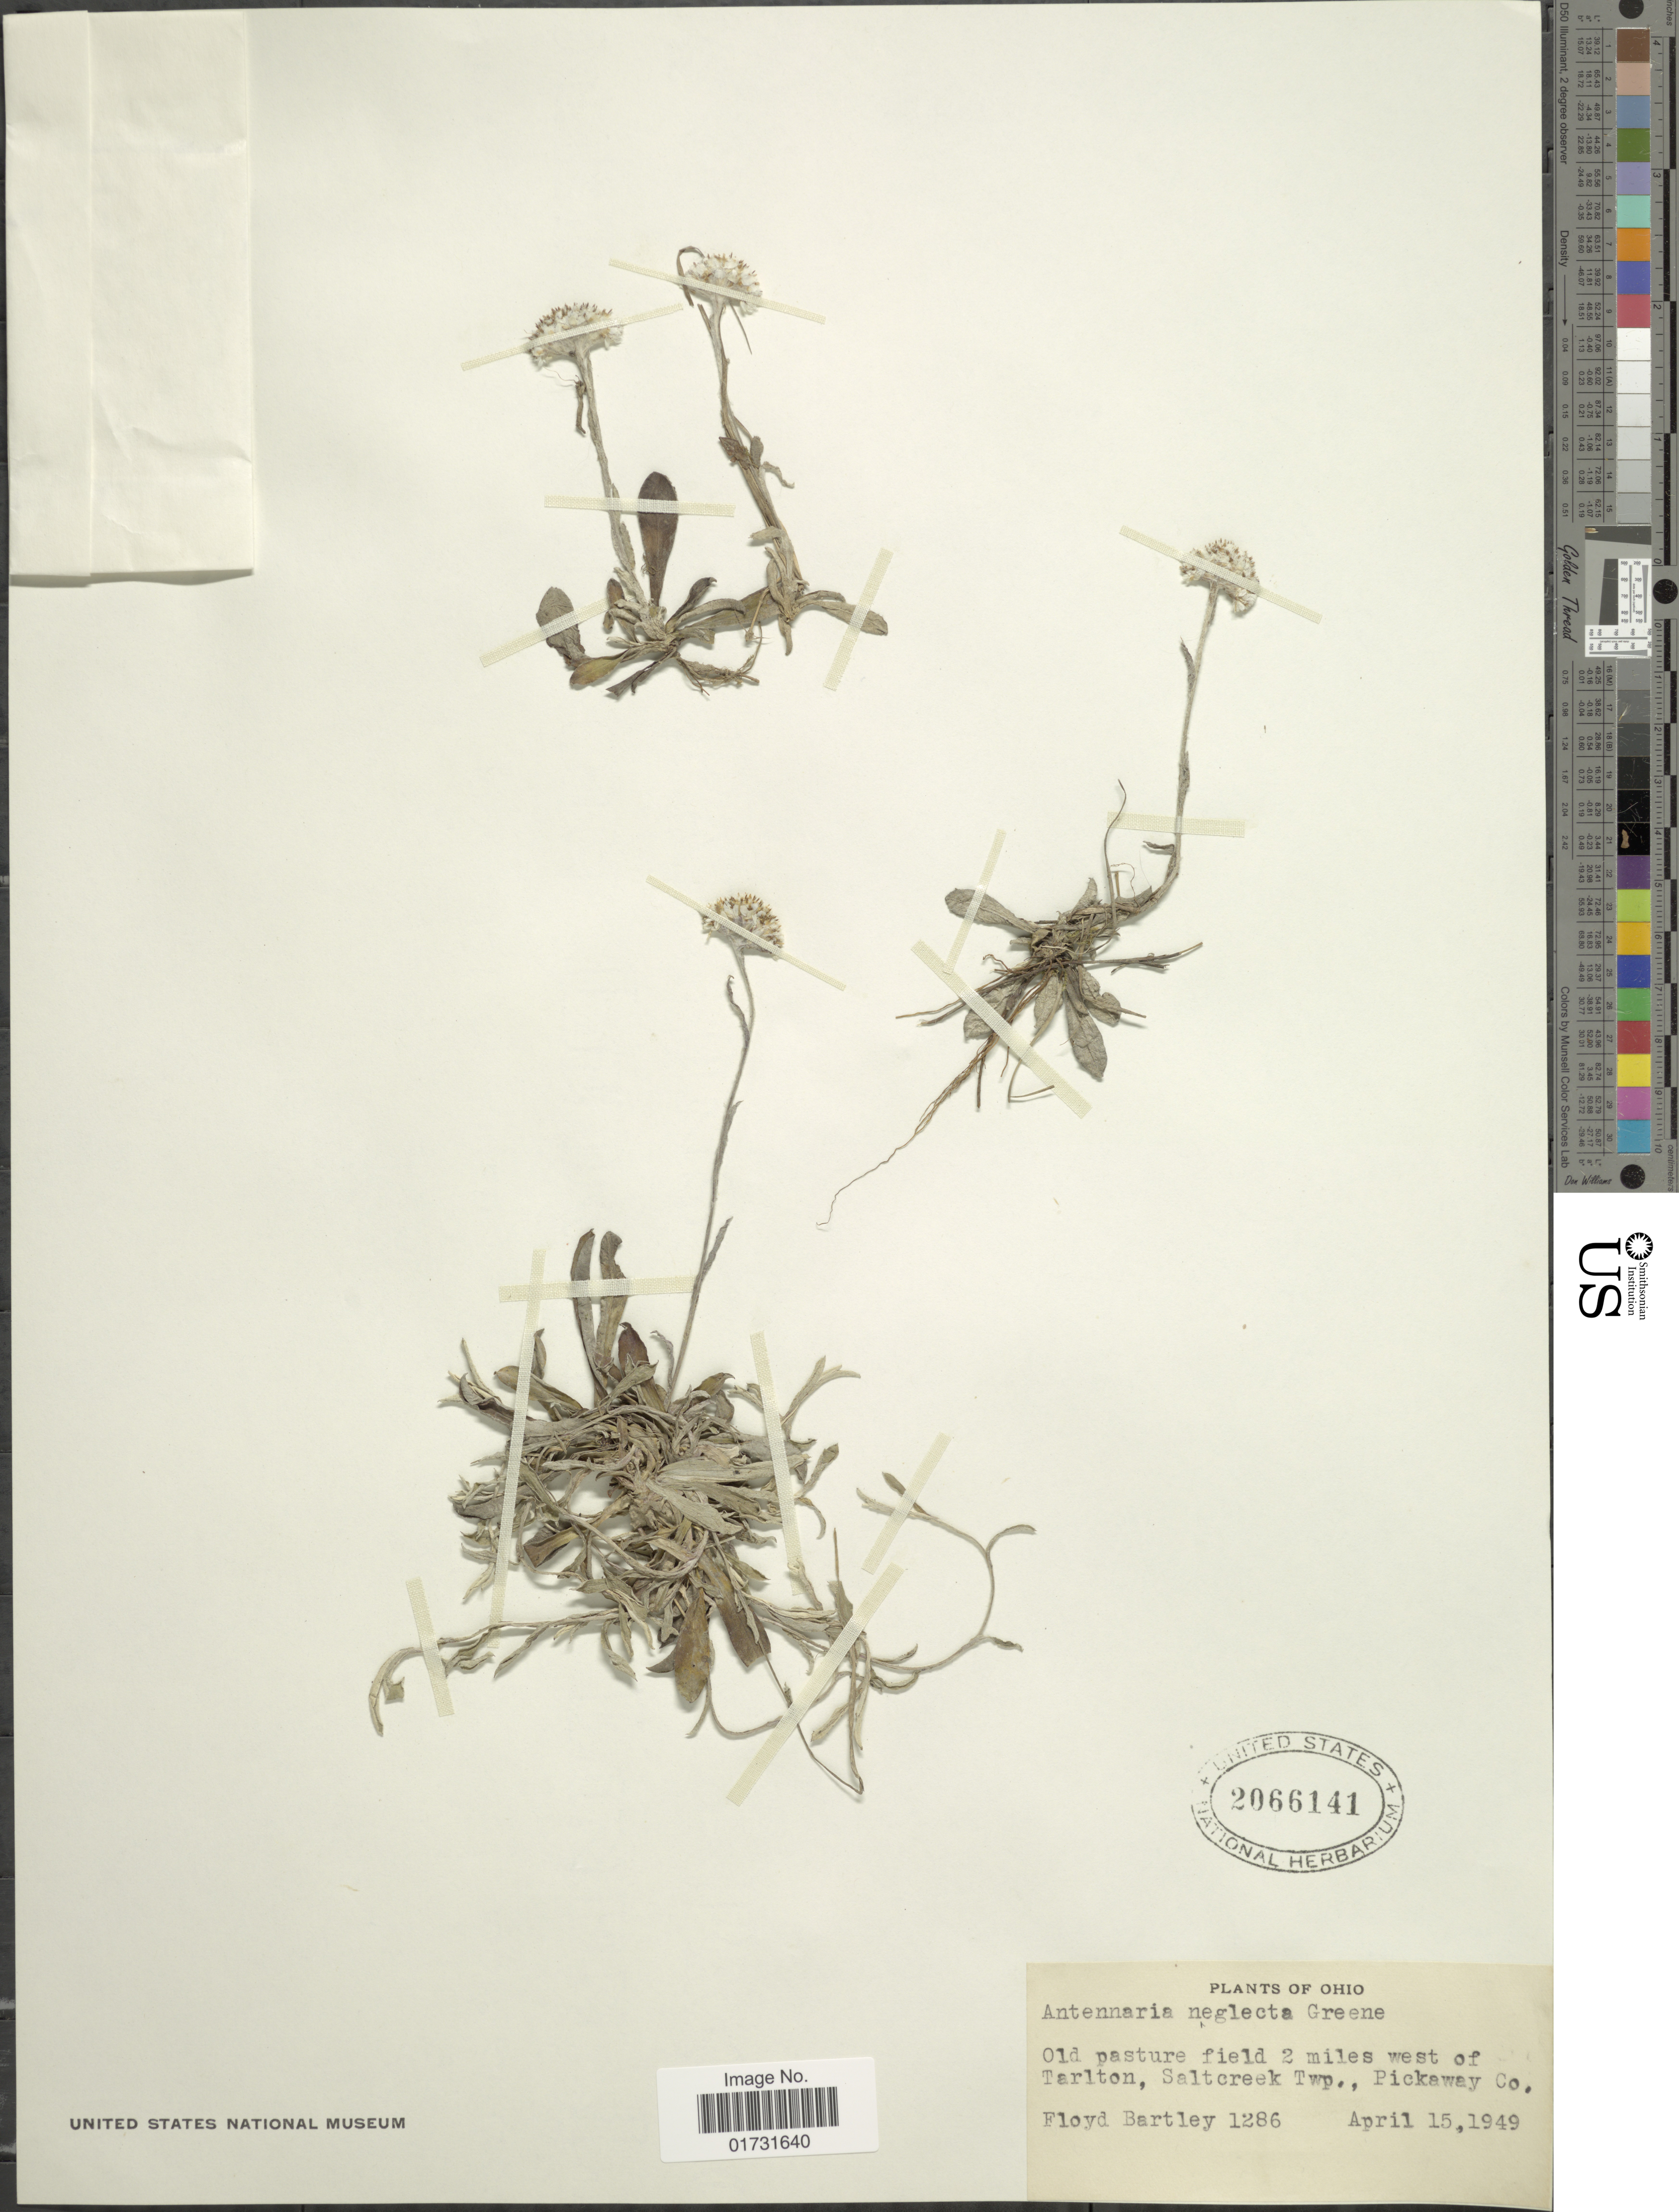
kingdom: Plantae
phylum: Tracheophyta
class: Magnoliopsida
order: Asterales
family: Asteraceae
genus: Antennaria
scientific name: Antennaria neglecta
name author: Greene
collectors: F. Bartley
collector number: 1286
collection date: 1949-04-15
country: United States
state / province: Ohio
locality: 2 miles west of Tarlton, Saltcreek Twp., Pickaway Co.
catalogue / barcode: US 2066141